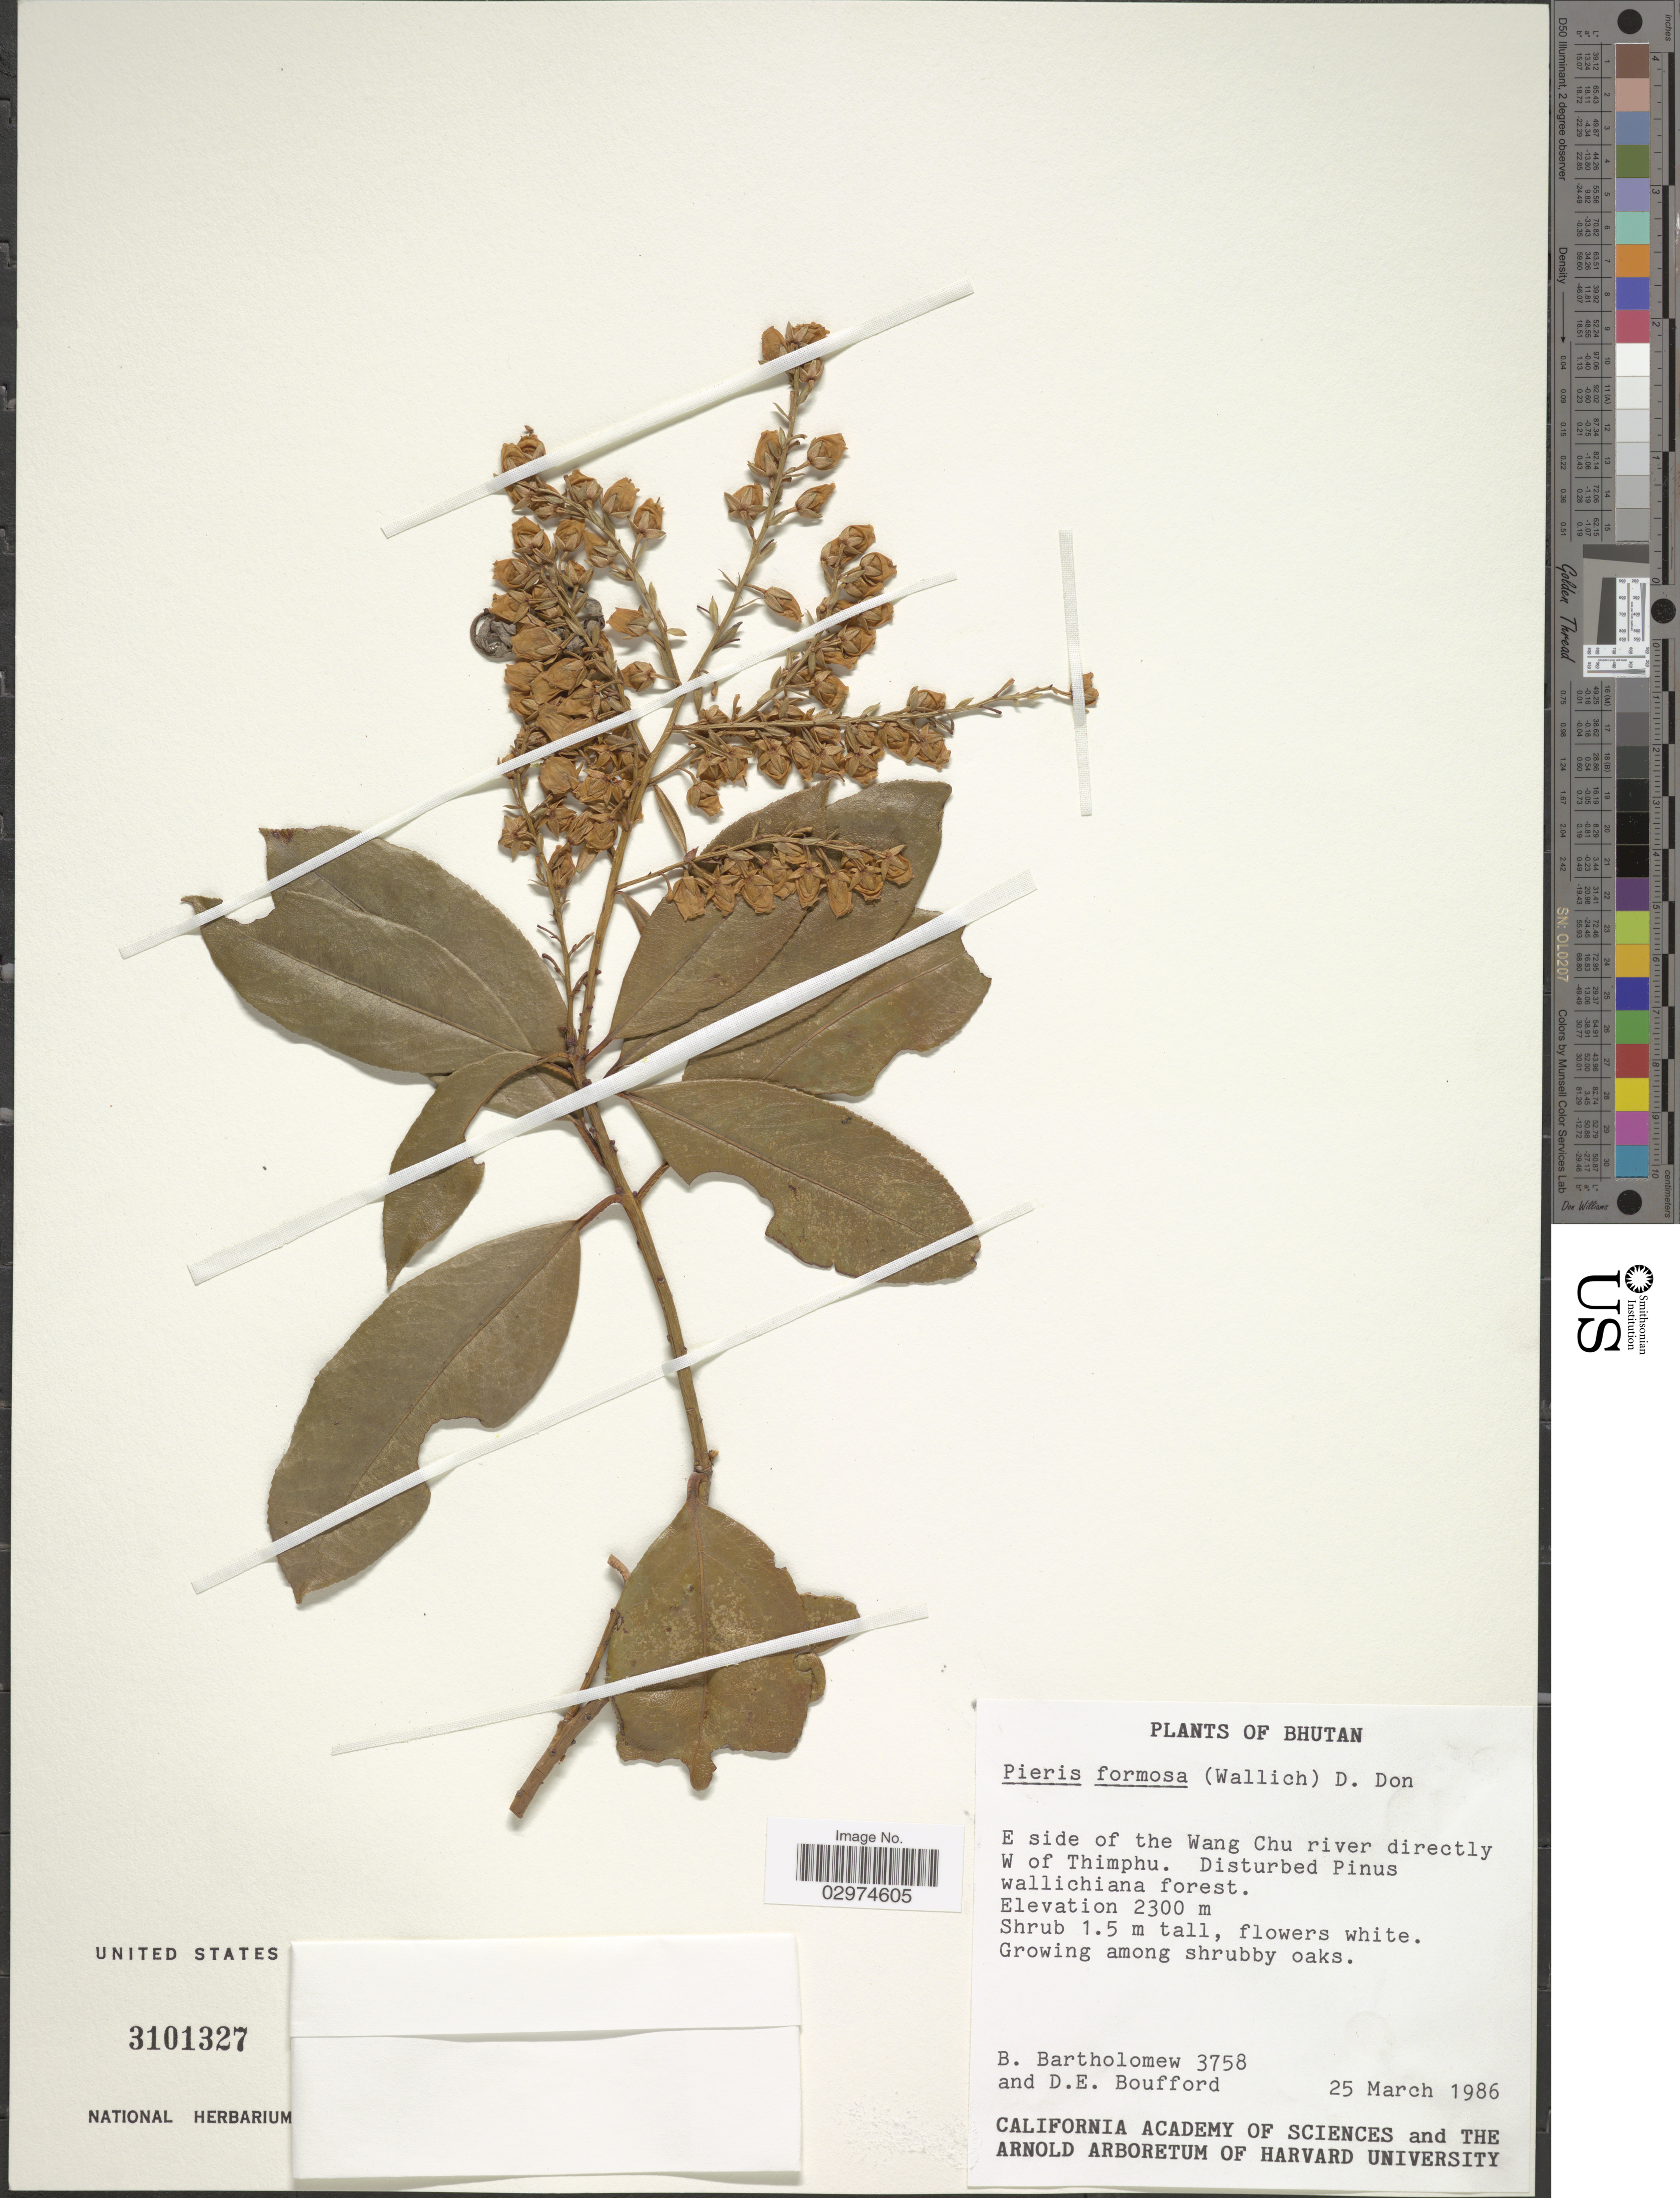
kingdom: Plantae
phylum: Tracheophyta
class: Magnoliopsida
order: Ericales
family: Ericaceae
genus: Pieris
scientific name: Pieris formosa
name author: (Wall.) D. Don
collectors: B. Bartholomew & D. E. Boufford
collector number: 3758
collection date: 1986-03-25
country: Bhutan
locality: E side of the Wang Chu river directly W of Thimphu.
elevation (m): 2300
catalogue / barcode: US 3101327